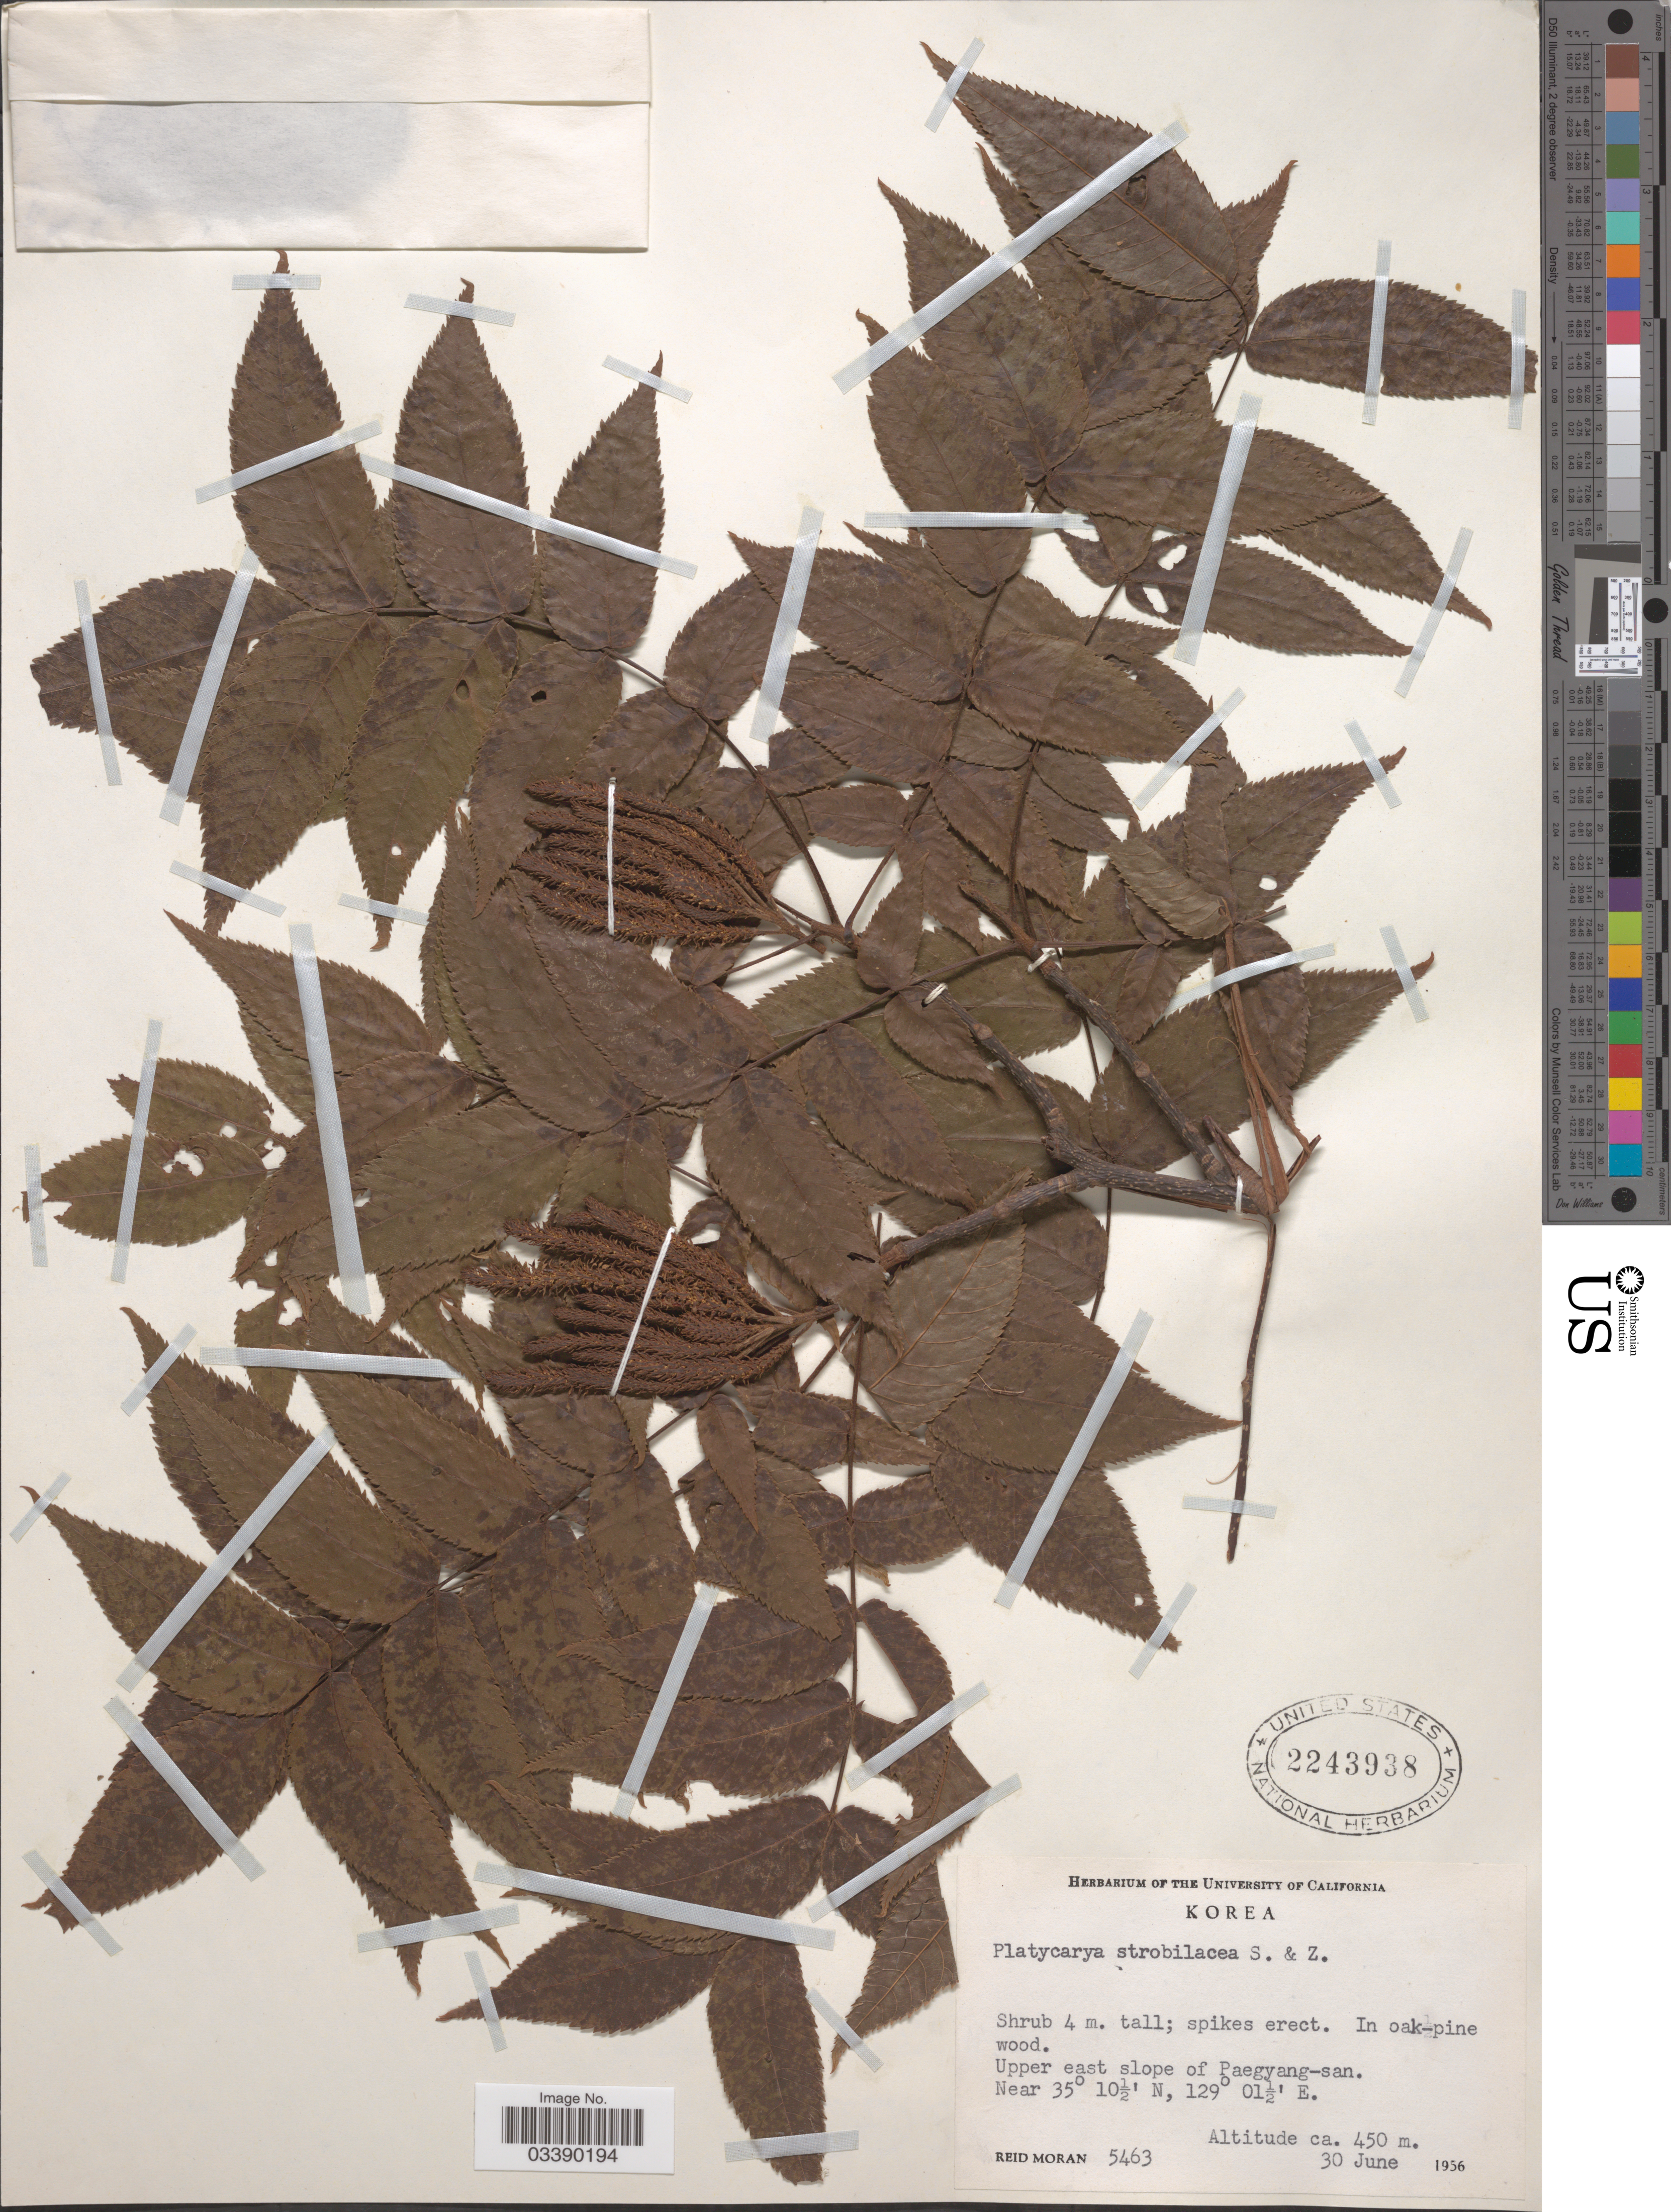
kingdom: Plantae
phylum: Tracheophyta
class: Magnoliopsida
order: Fagales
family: Juglandaceae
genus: Platycarya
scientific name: Platycarya strobilacea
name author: Siebold & Zucc.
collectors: R. Moran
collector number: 5463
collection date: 1956-06-30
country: South Korea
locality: Upper east slope of Paegyang-san.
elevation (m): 450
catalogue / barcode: US 2243938